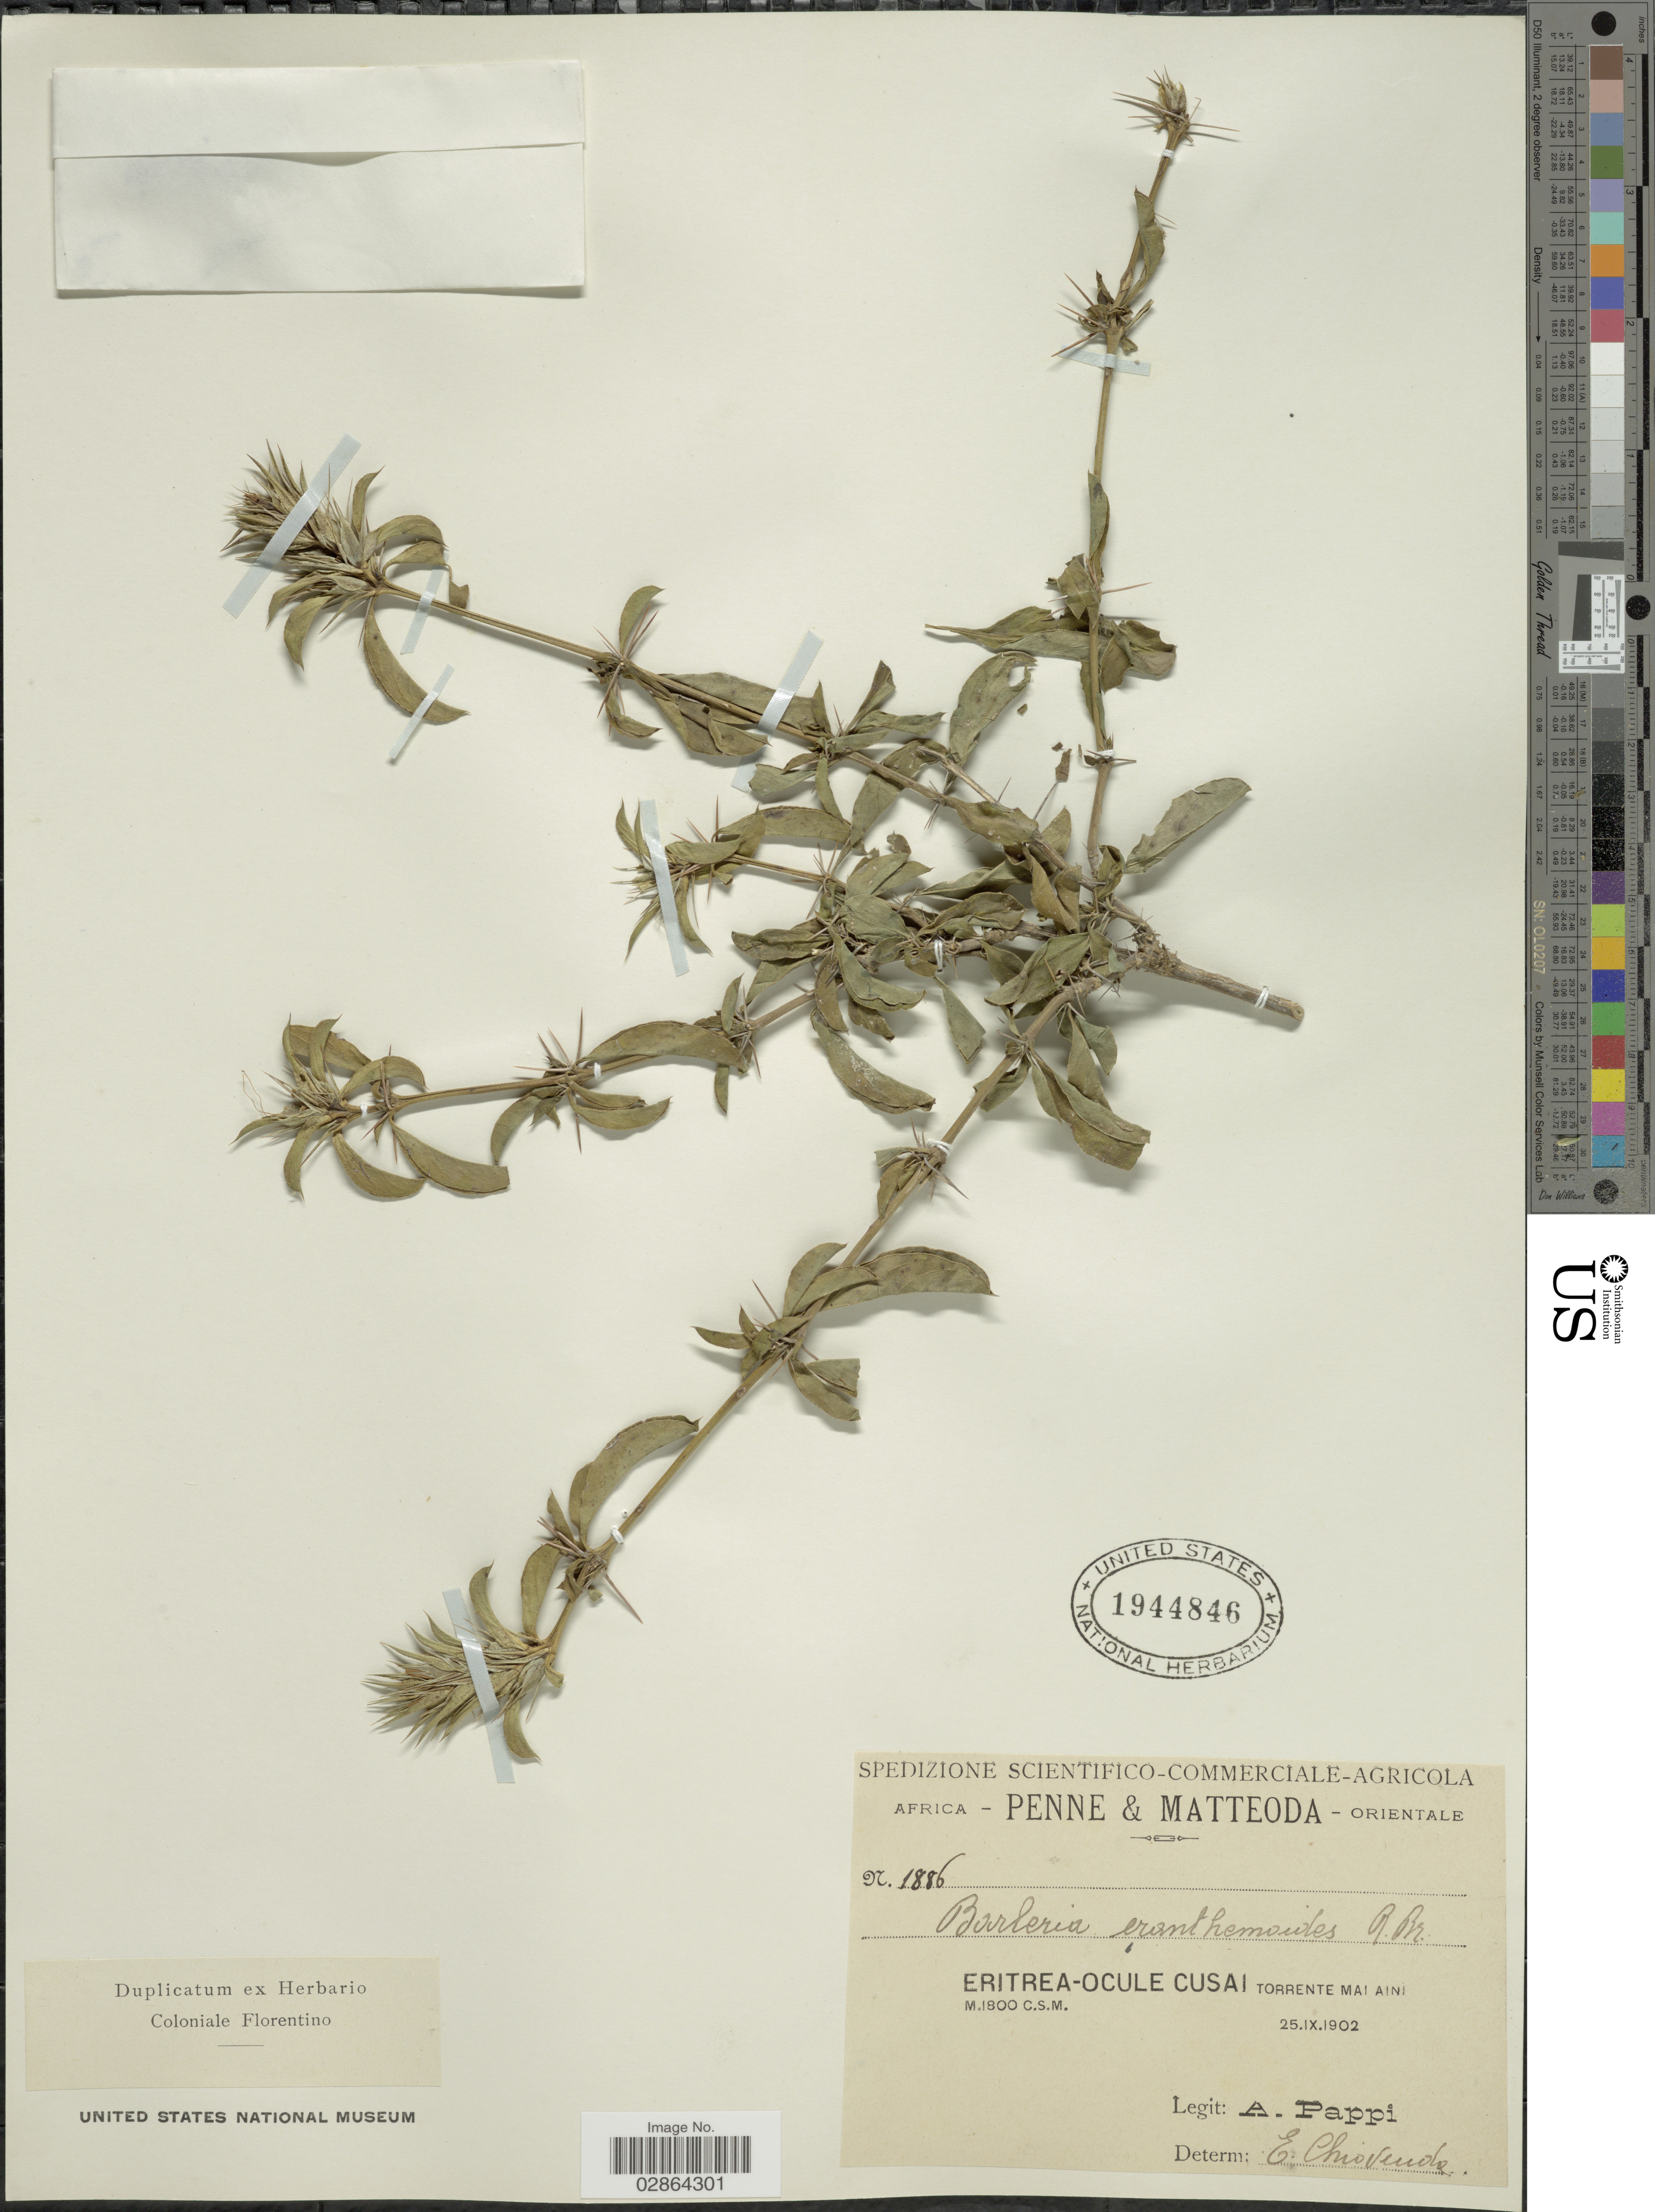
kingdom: Plantae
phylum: Tracheophyta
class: Magnoliopsida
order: Lamiales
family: Acanthaceae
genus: Barleria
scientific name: Barleria eranthemoides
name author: R. Br. ex C.B. Clarke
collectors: A. Pappi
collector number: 1886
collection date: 1902-09-25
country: Eritrea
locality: Penne & Matteoda Orientale, Eritrea-Ocule Cusai Torrente Mai Aini.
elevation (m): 1800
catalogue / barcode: US 1944846